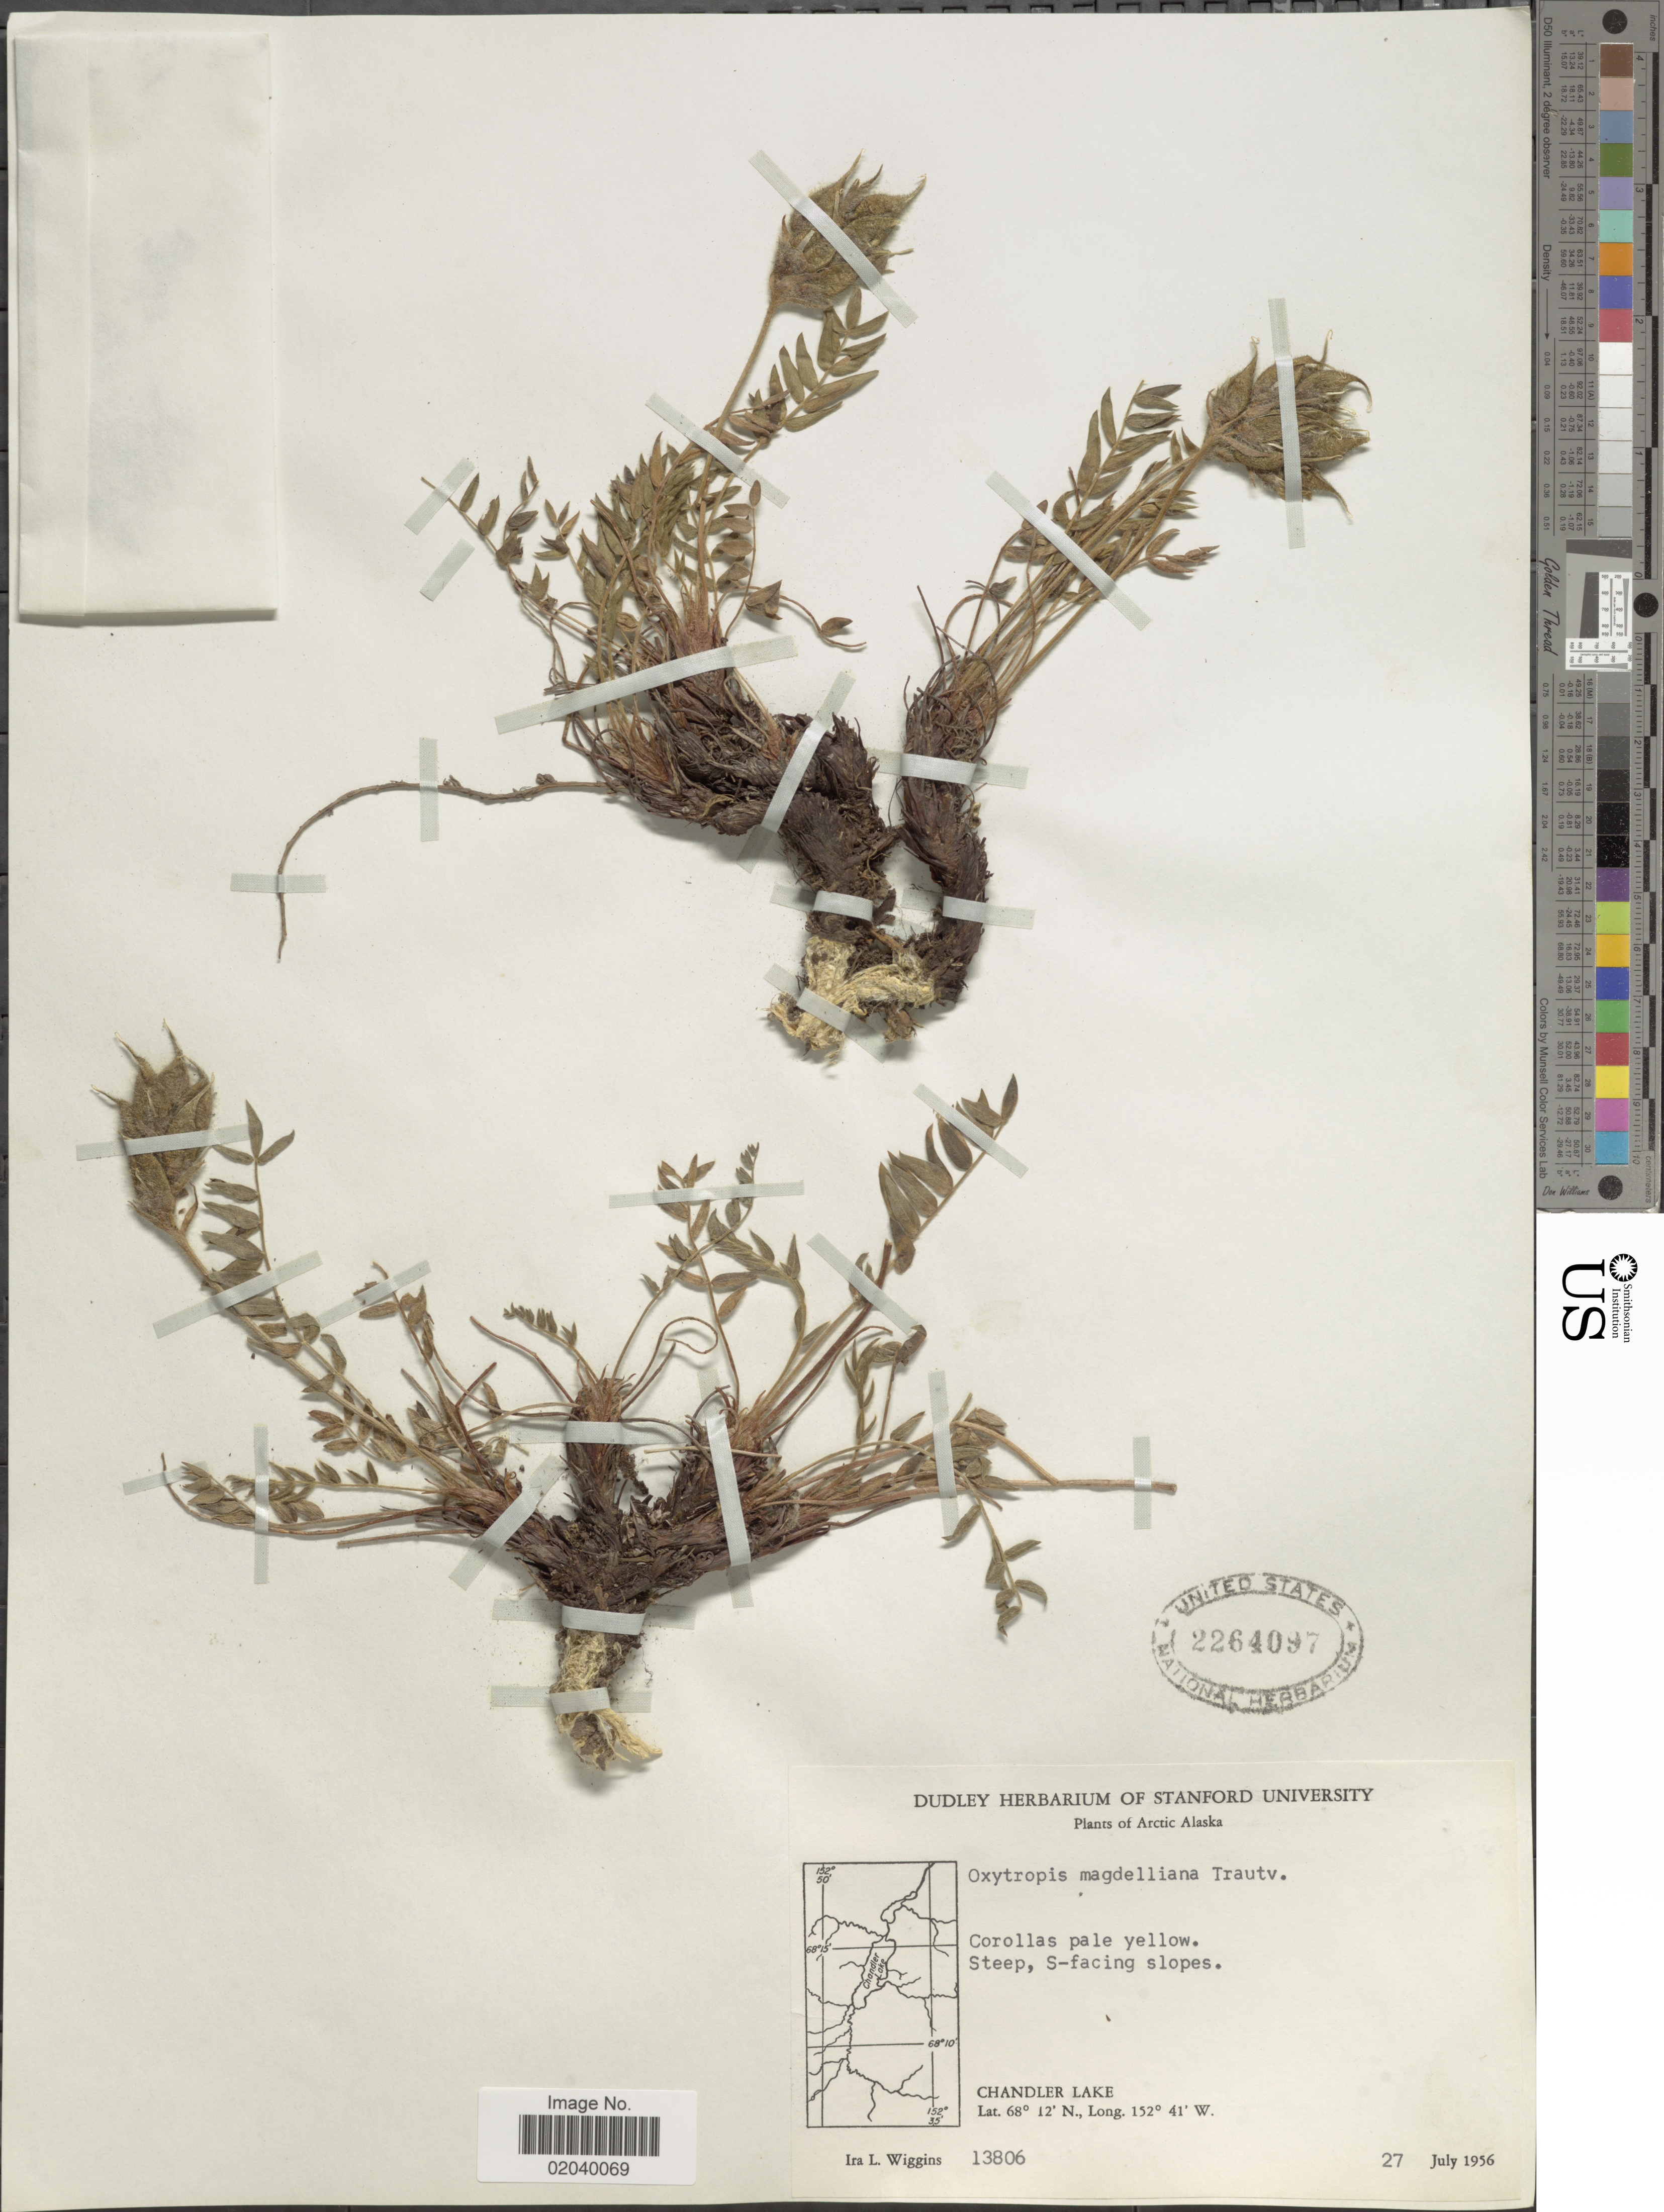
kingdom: Plantae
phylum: Tracheophyta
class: Magnoliopsida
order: Fabales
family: Fabaceae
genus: Oxytropis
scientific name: Oxytropis maydelliana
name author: Trautv.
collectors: I. L. Wiggins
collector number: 13806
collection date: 1956-07-27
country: United States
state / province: Alaska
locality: Arctic Alaska, Chandler Lake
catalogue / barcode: US 2264097